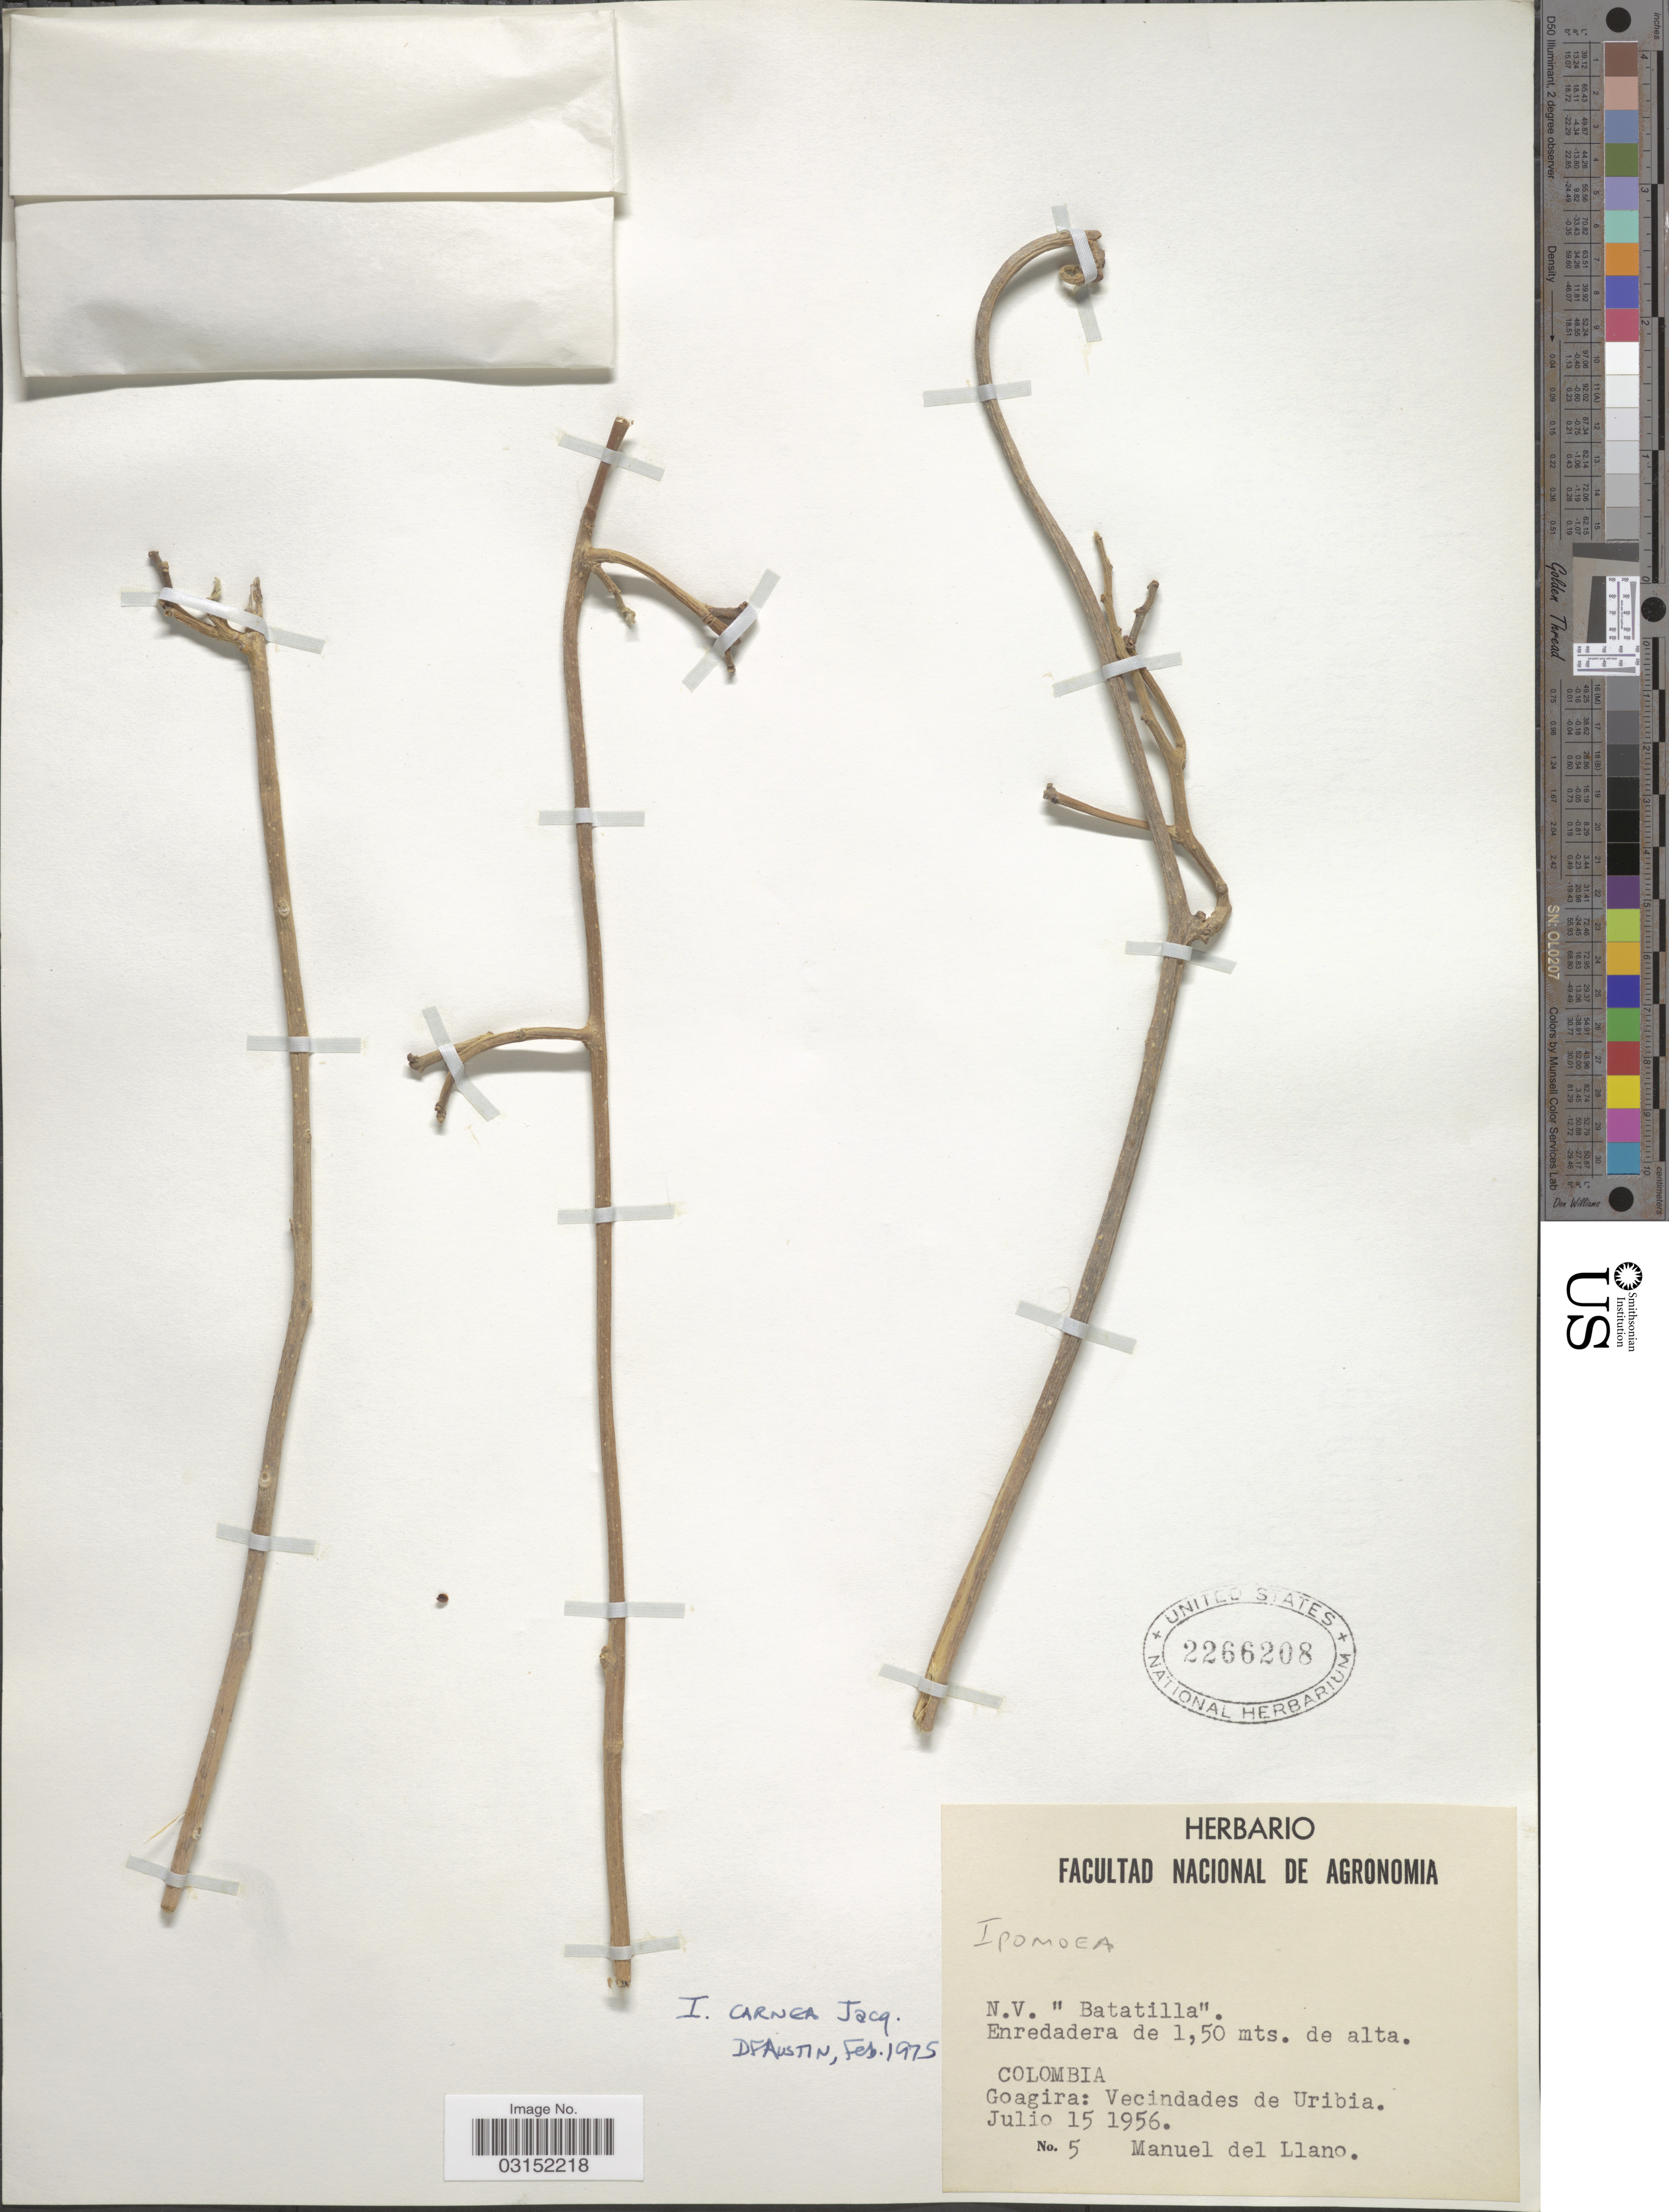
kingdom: Plantae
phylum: Tracheophyta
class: Magnoliopsida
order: Solanales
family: Convolvulaceae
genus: Ipomoea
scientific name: Ipomoea carnea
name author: Jacq.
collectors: M. d. Llano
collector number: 5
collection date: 1956-07-15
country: Colombia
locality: Goagira: Vecindades de Uribia.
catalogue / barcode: US 2266208